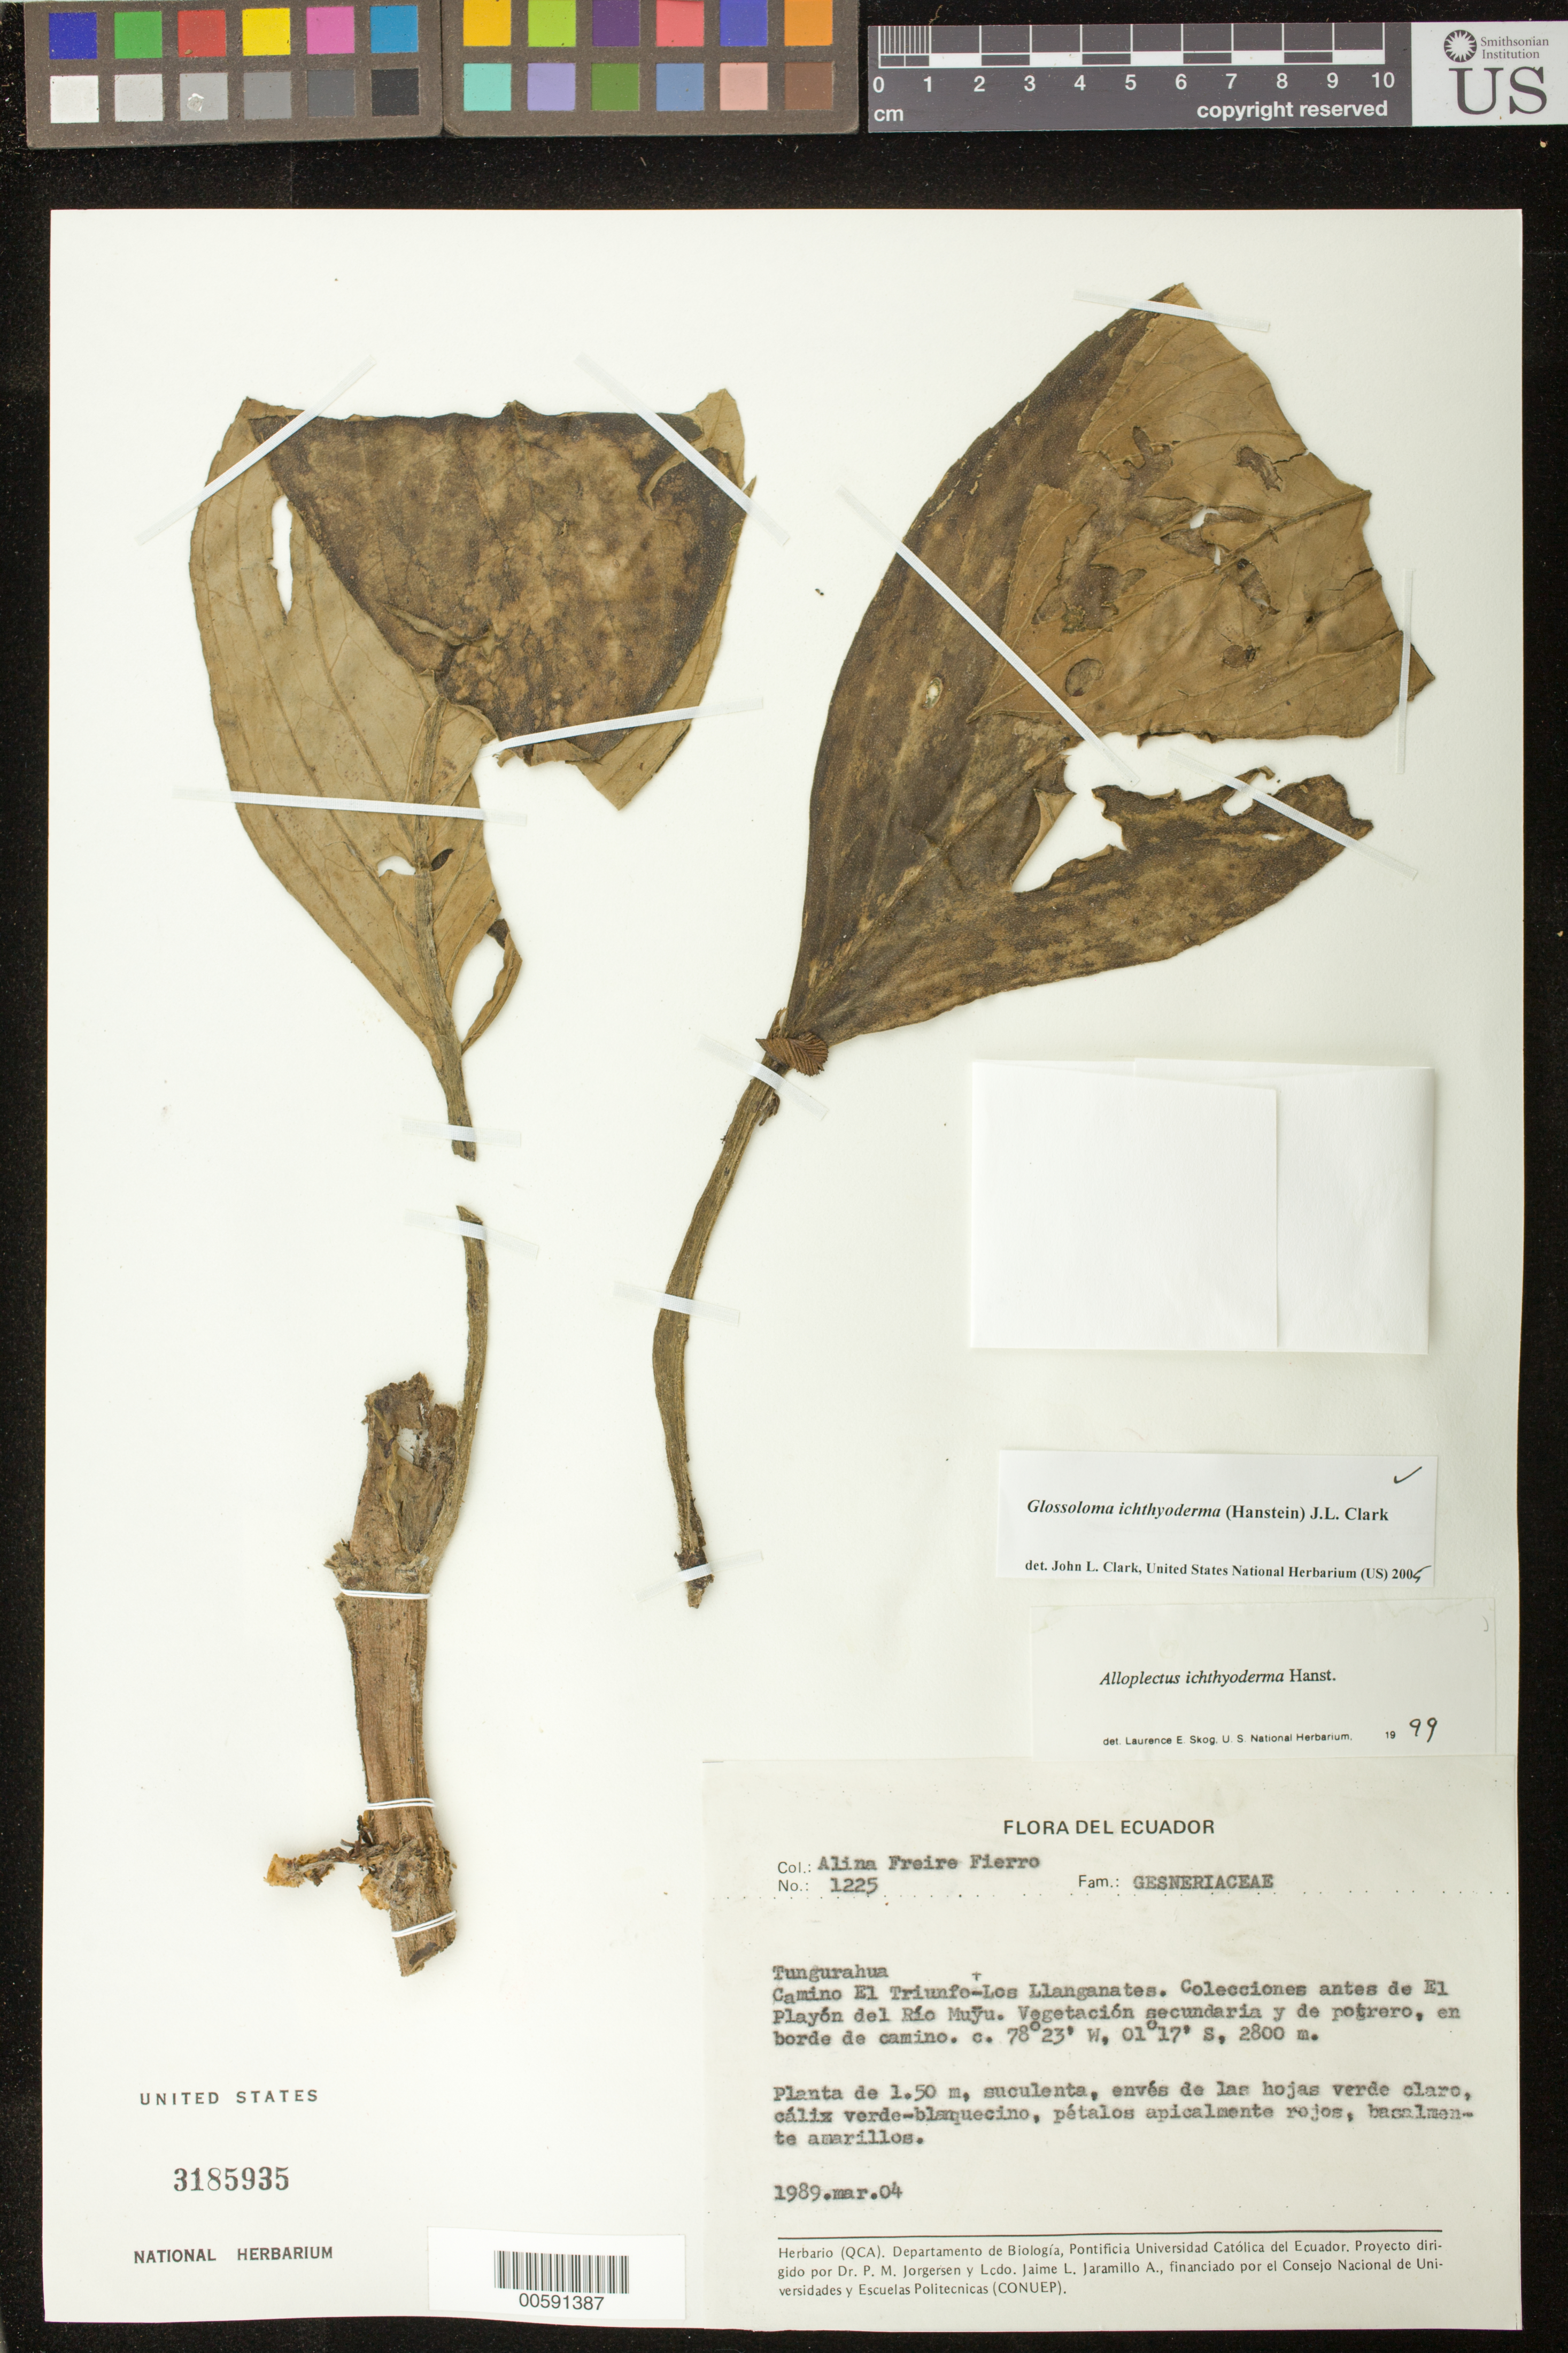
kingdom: Plantae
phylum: Tracheophyta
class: Magnoliopsida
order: Lamiales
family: Gesneriaceae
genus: Glossoloma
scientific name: Glossoloma ichthyoderma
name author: (Hanst.) J.L. Clark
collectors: A. Freire-Fierro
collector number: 1225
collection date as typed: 04 Mar 1989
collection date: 1989-03-04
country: Ecuador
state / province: Tungurahua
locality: Camino El Triunfo-Los Llanganates; colecciones antes de El Playón del Río Muyu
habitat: Vegetación secundaria y de potrero, en borde de camino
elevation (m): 2800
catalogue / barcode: US 3185935